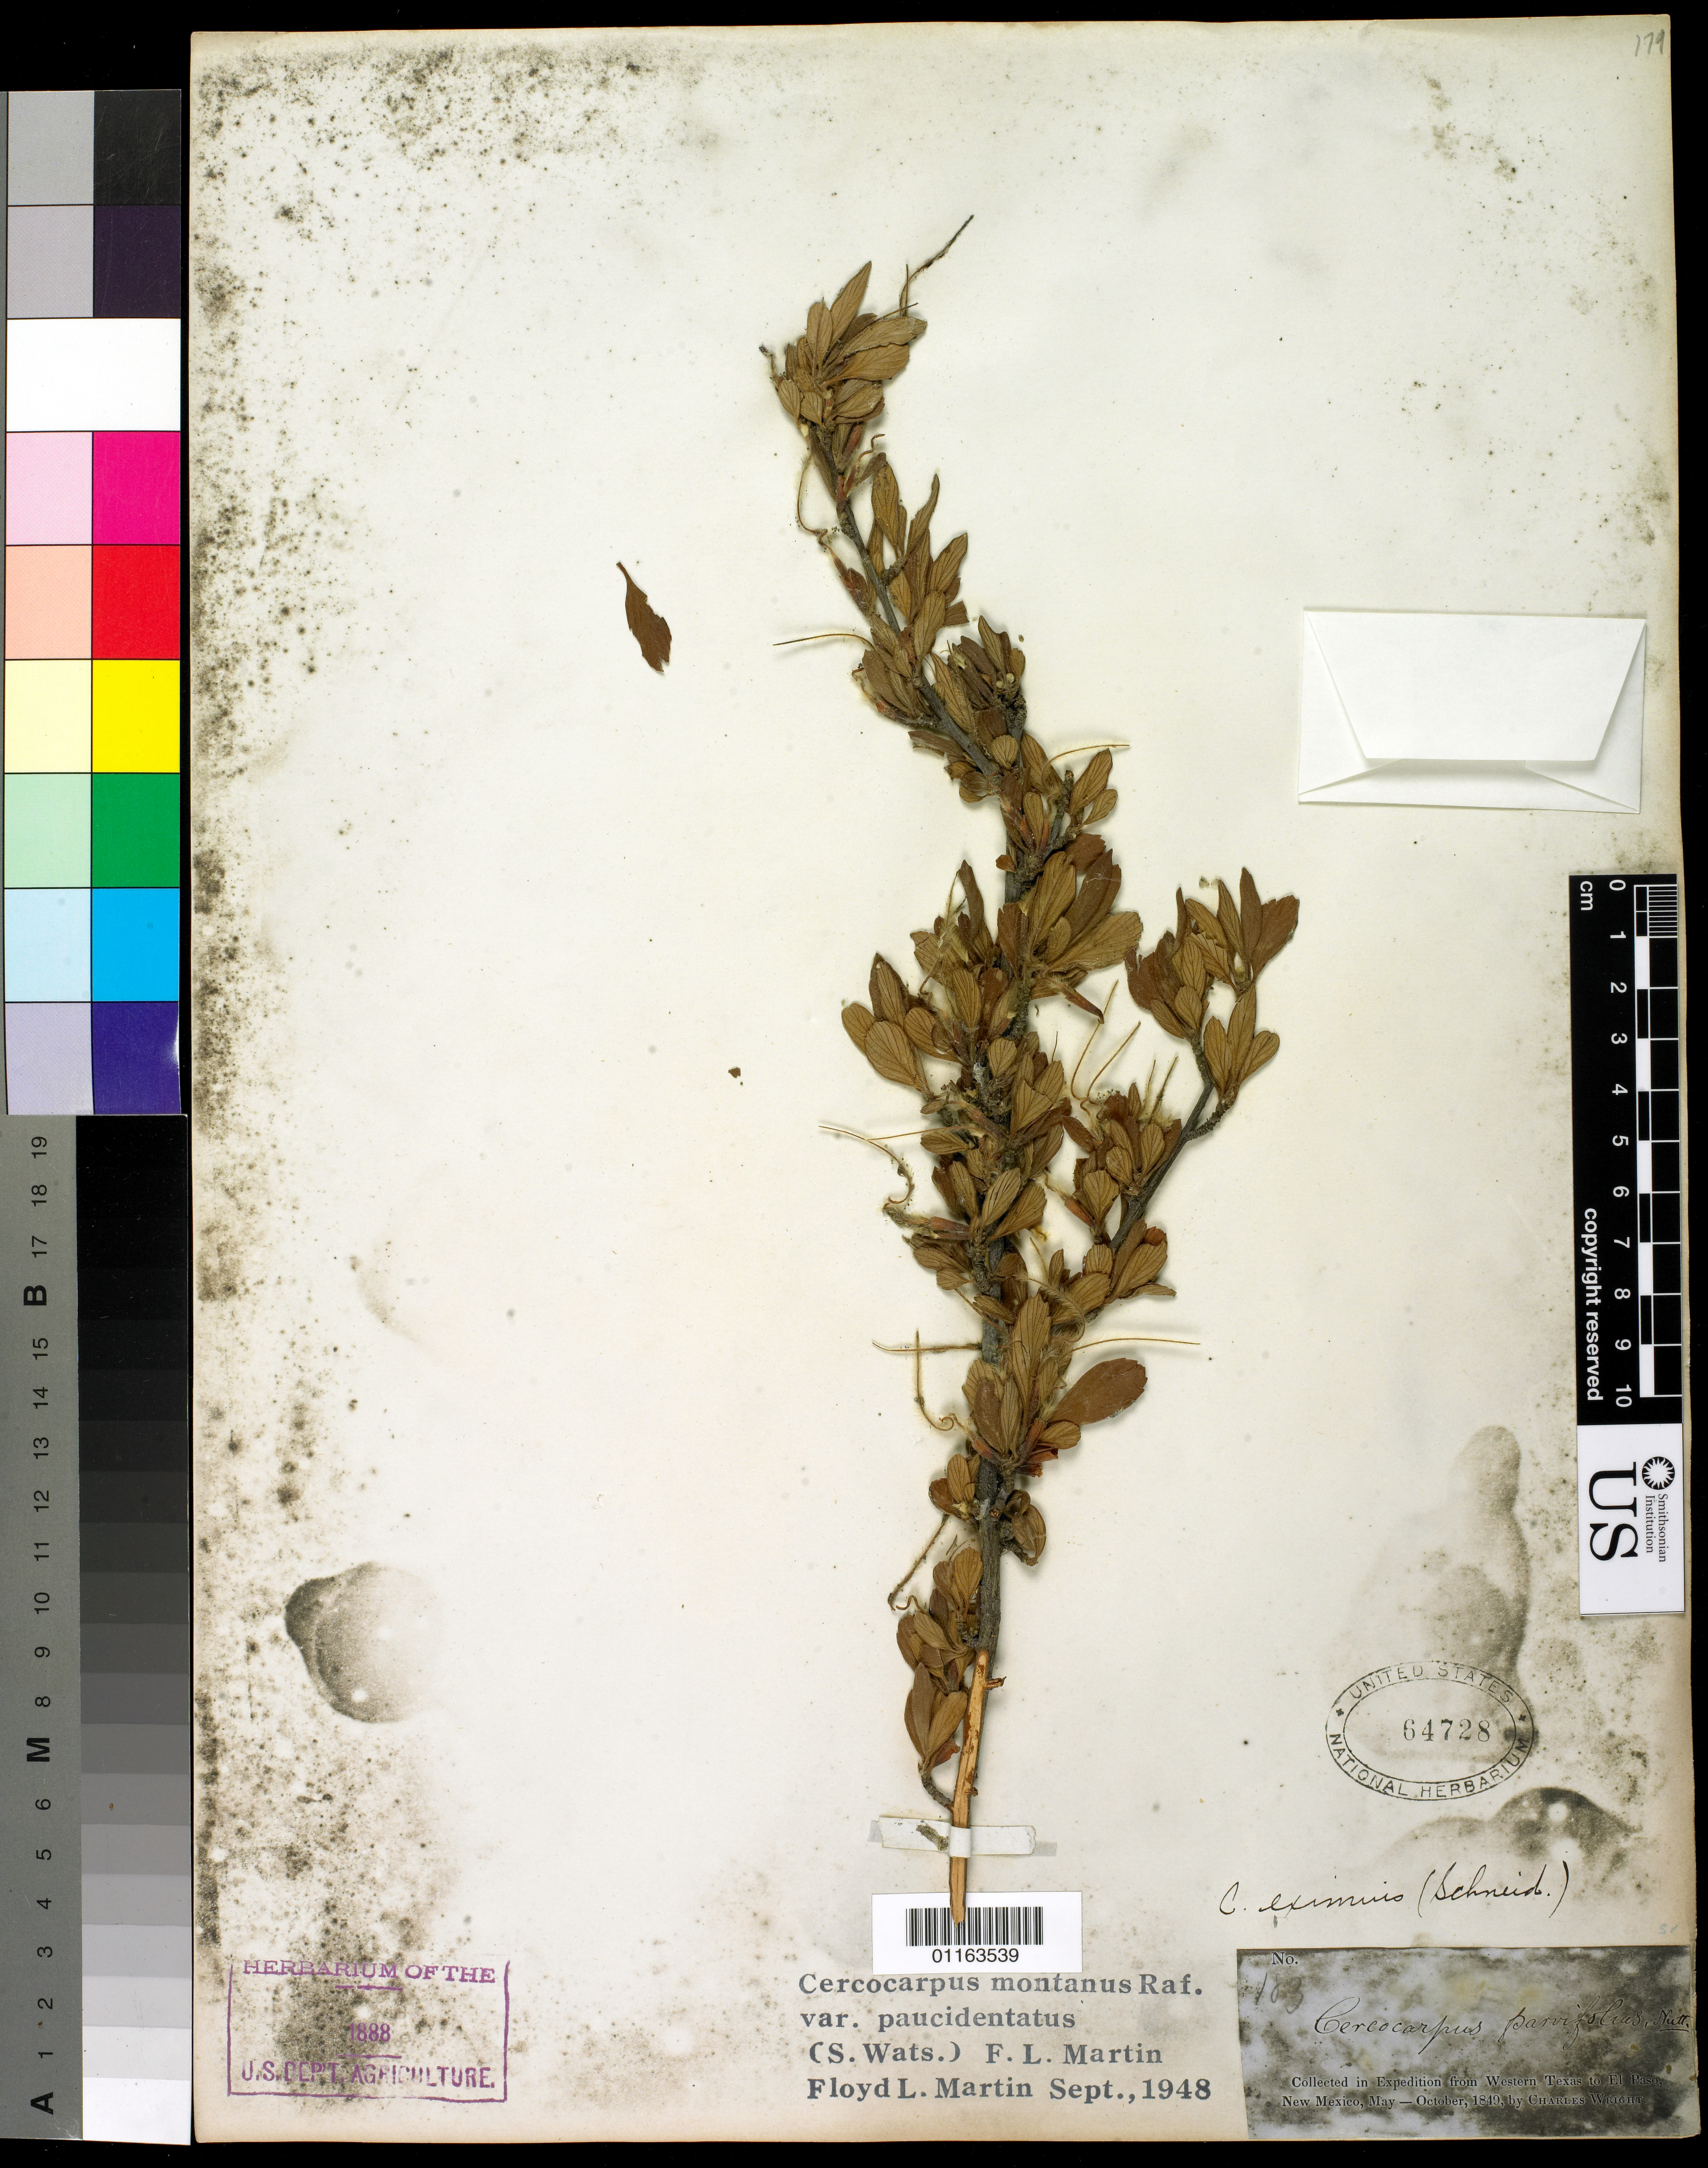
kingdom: Plantae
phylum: Tracheophyta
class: Magnoliopsida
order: Rosales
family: Rosaceae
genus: Cercocarpus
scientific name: Cercocarpus montanus var. paucidentatus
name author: (S. Watson) F.L. Martin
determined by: Martin, F. L.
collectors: Wright, --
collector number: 183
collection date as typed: May 1849 to -- Oct 1849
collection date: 1849-05/1849-10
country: United States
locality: Western Texas to El Paso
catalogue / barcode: US 64728